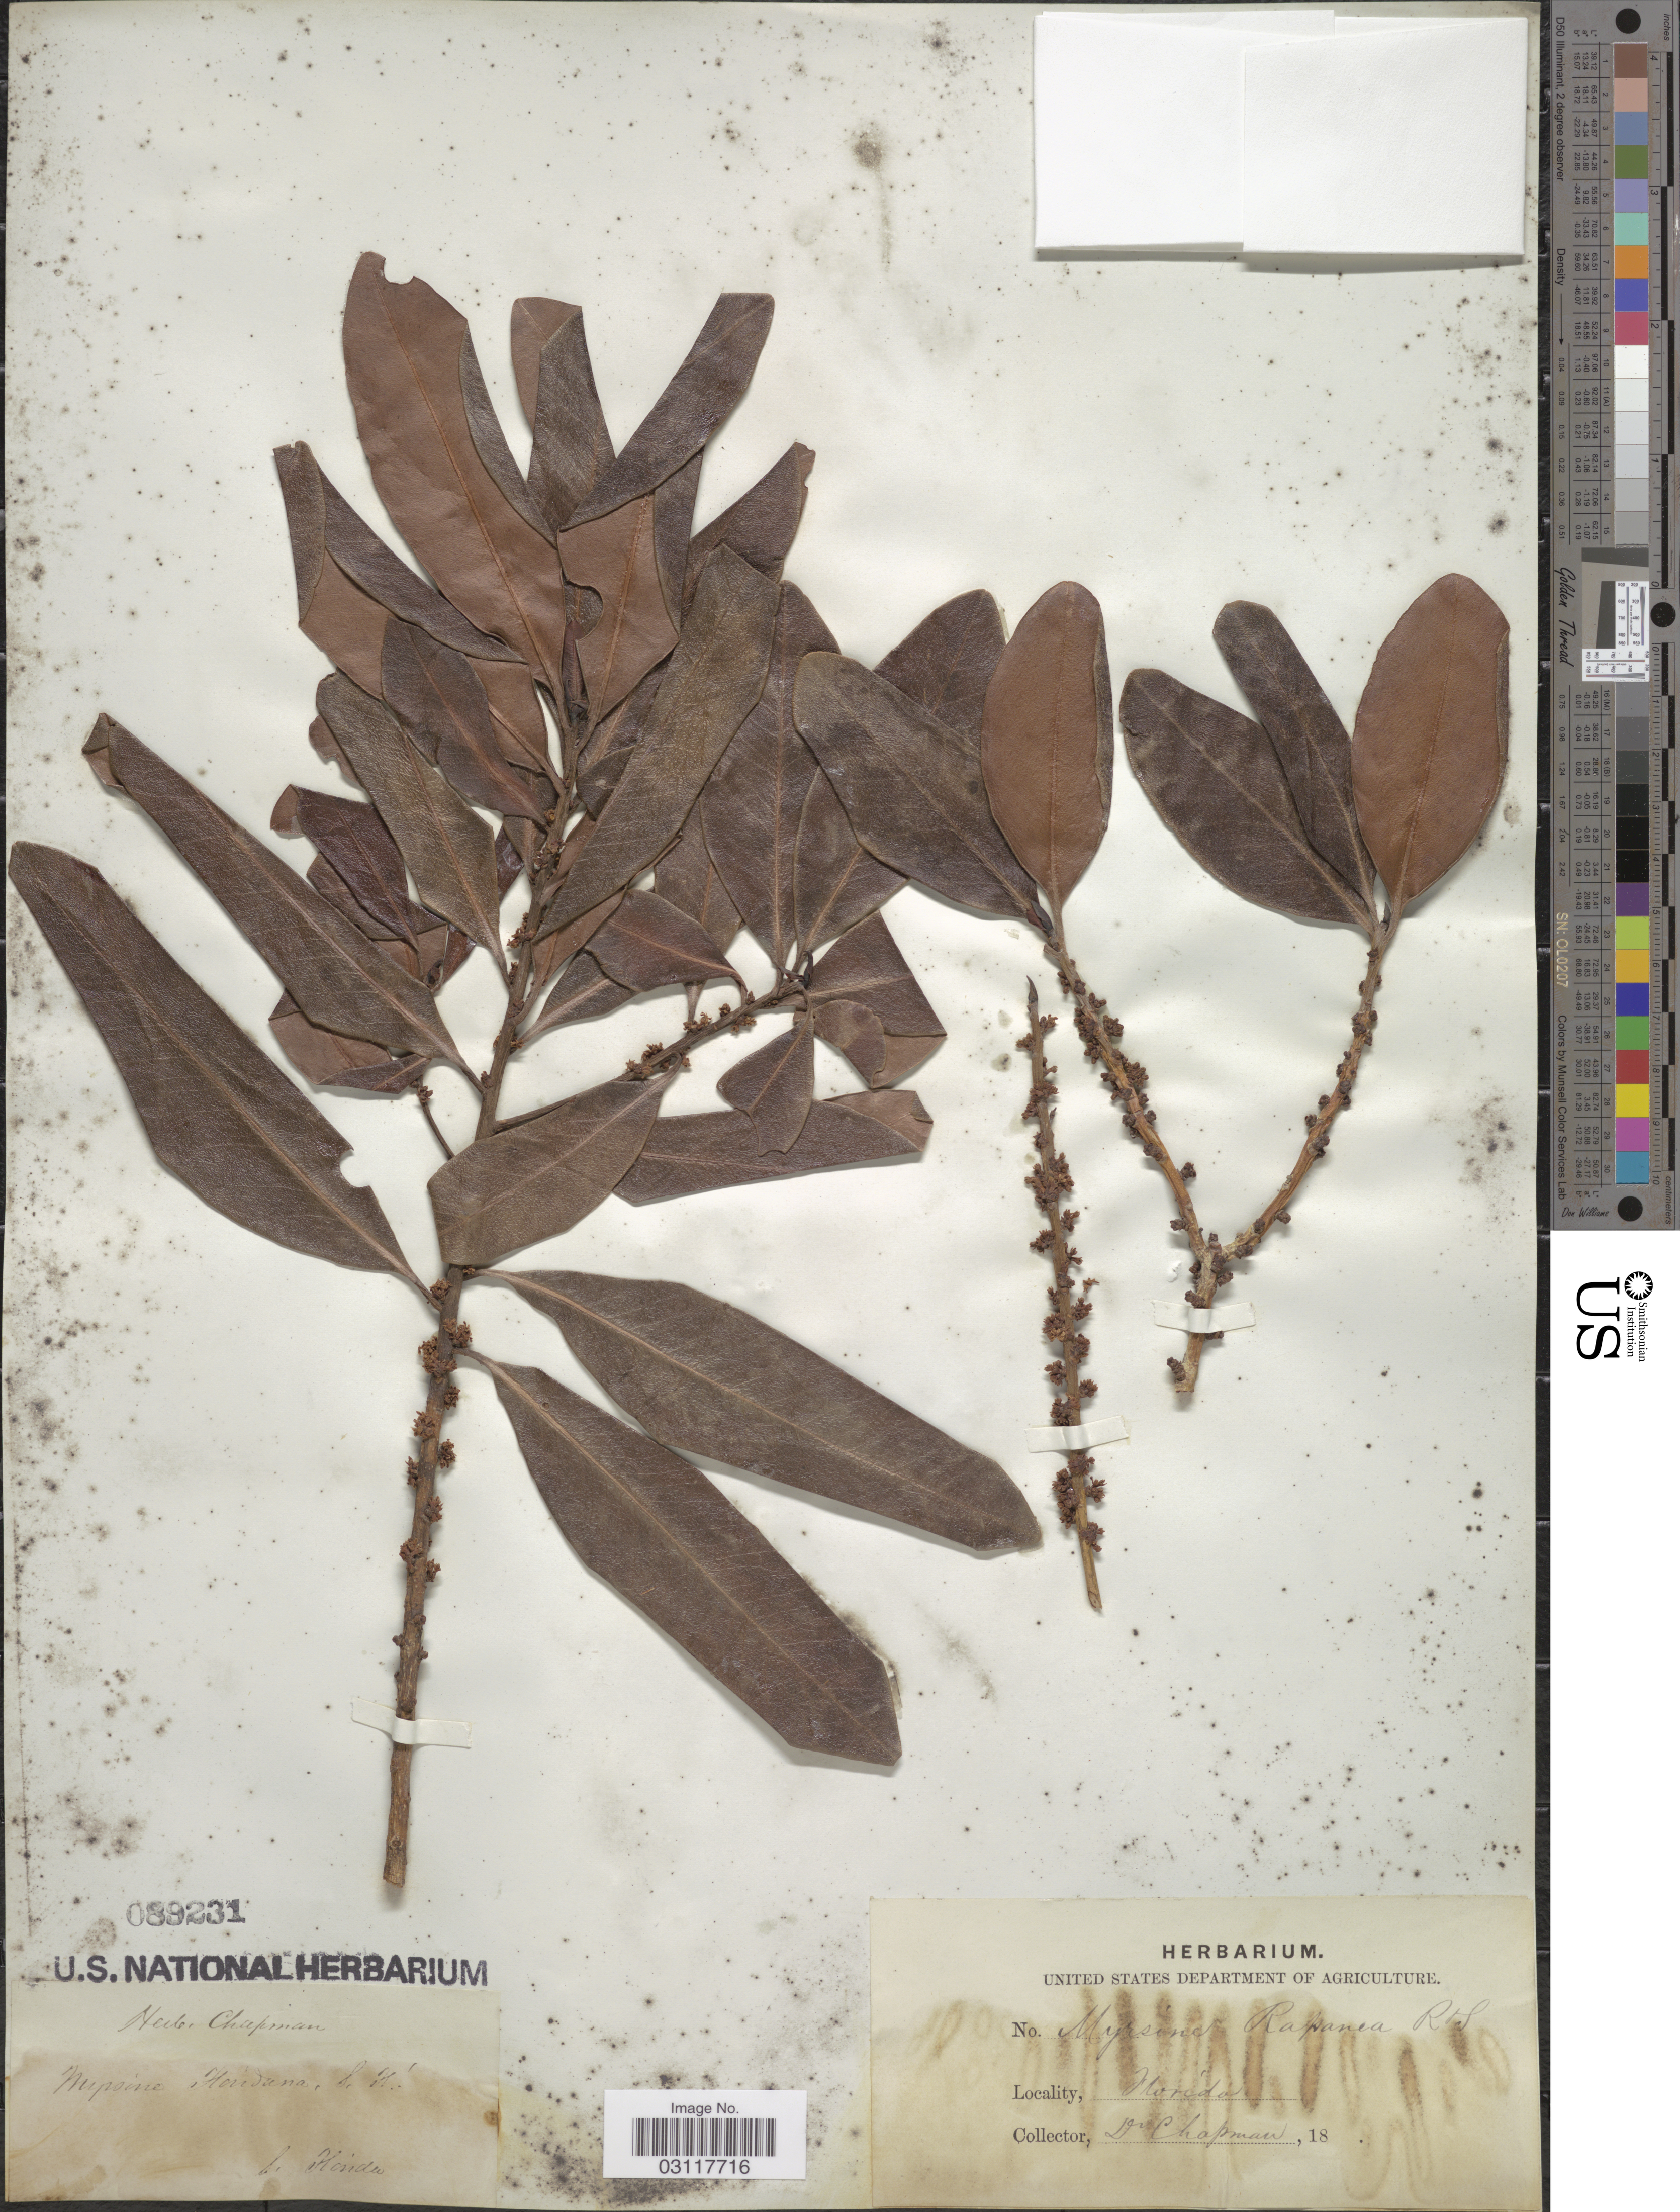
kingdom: Plantae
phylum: Tracheophyta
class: Magnoliopsida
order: Ericales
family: Primulaceae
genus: Rapanea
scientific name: Rapanea guianensis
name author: Aubl.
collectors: A. Chapman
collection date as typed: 18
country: United States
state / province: Florida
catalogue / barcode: US 89231